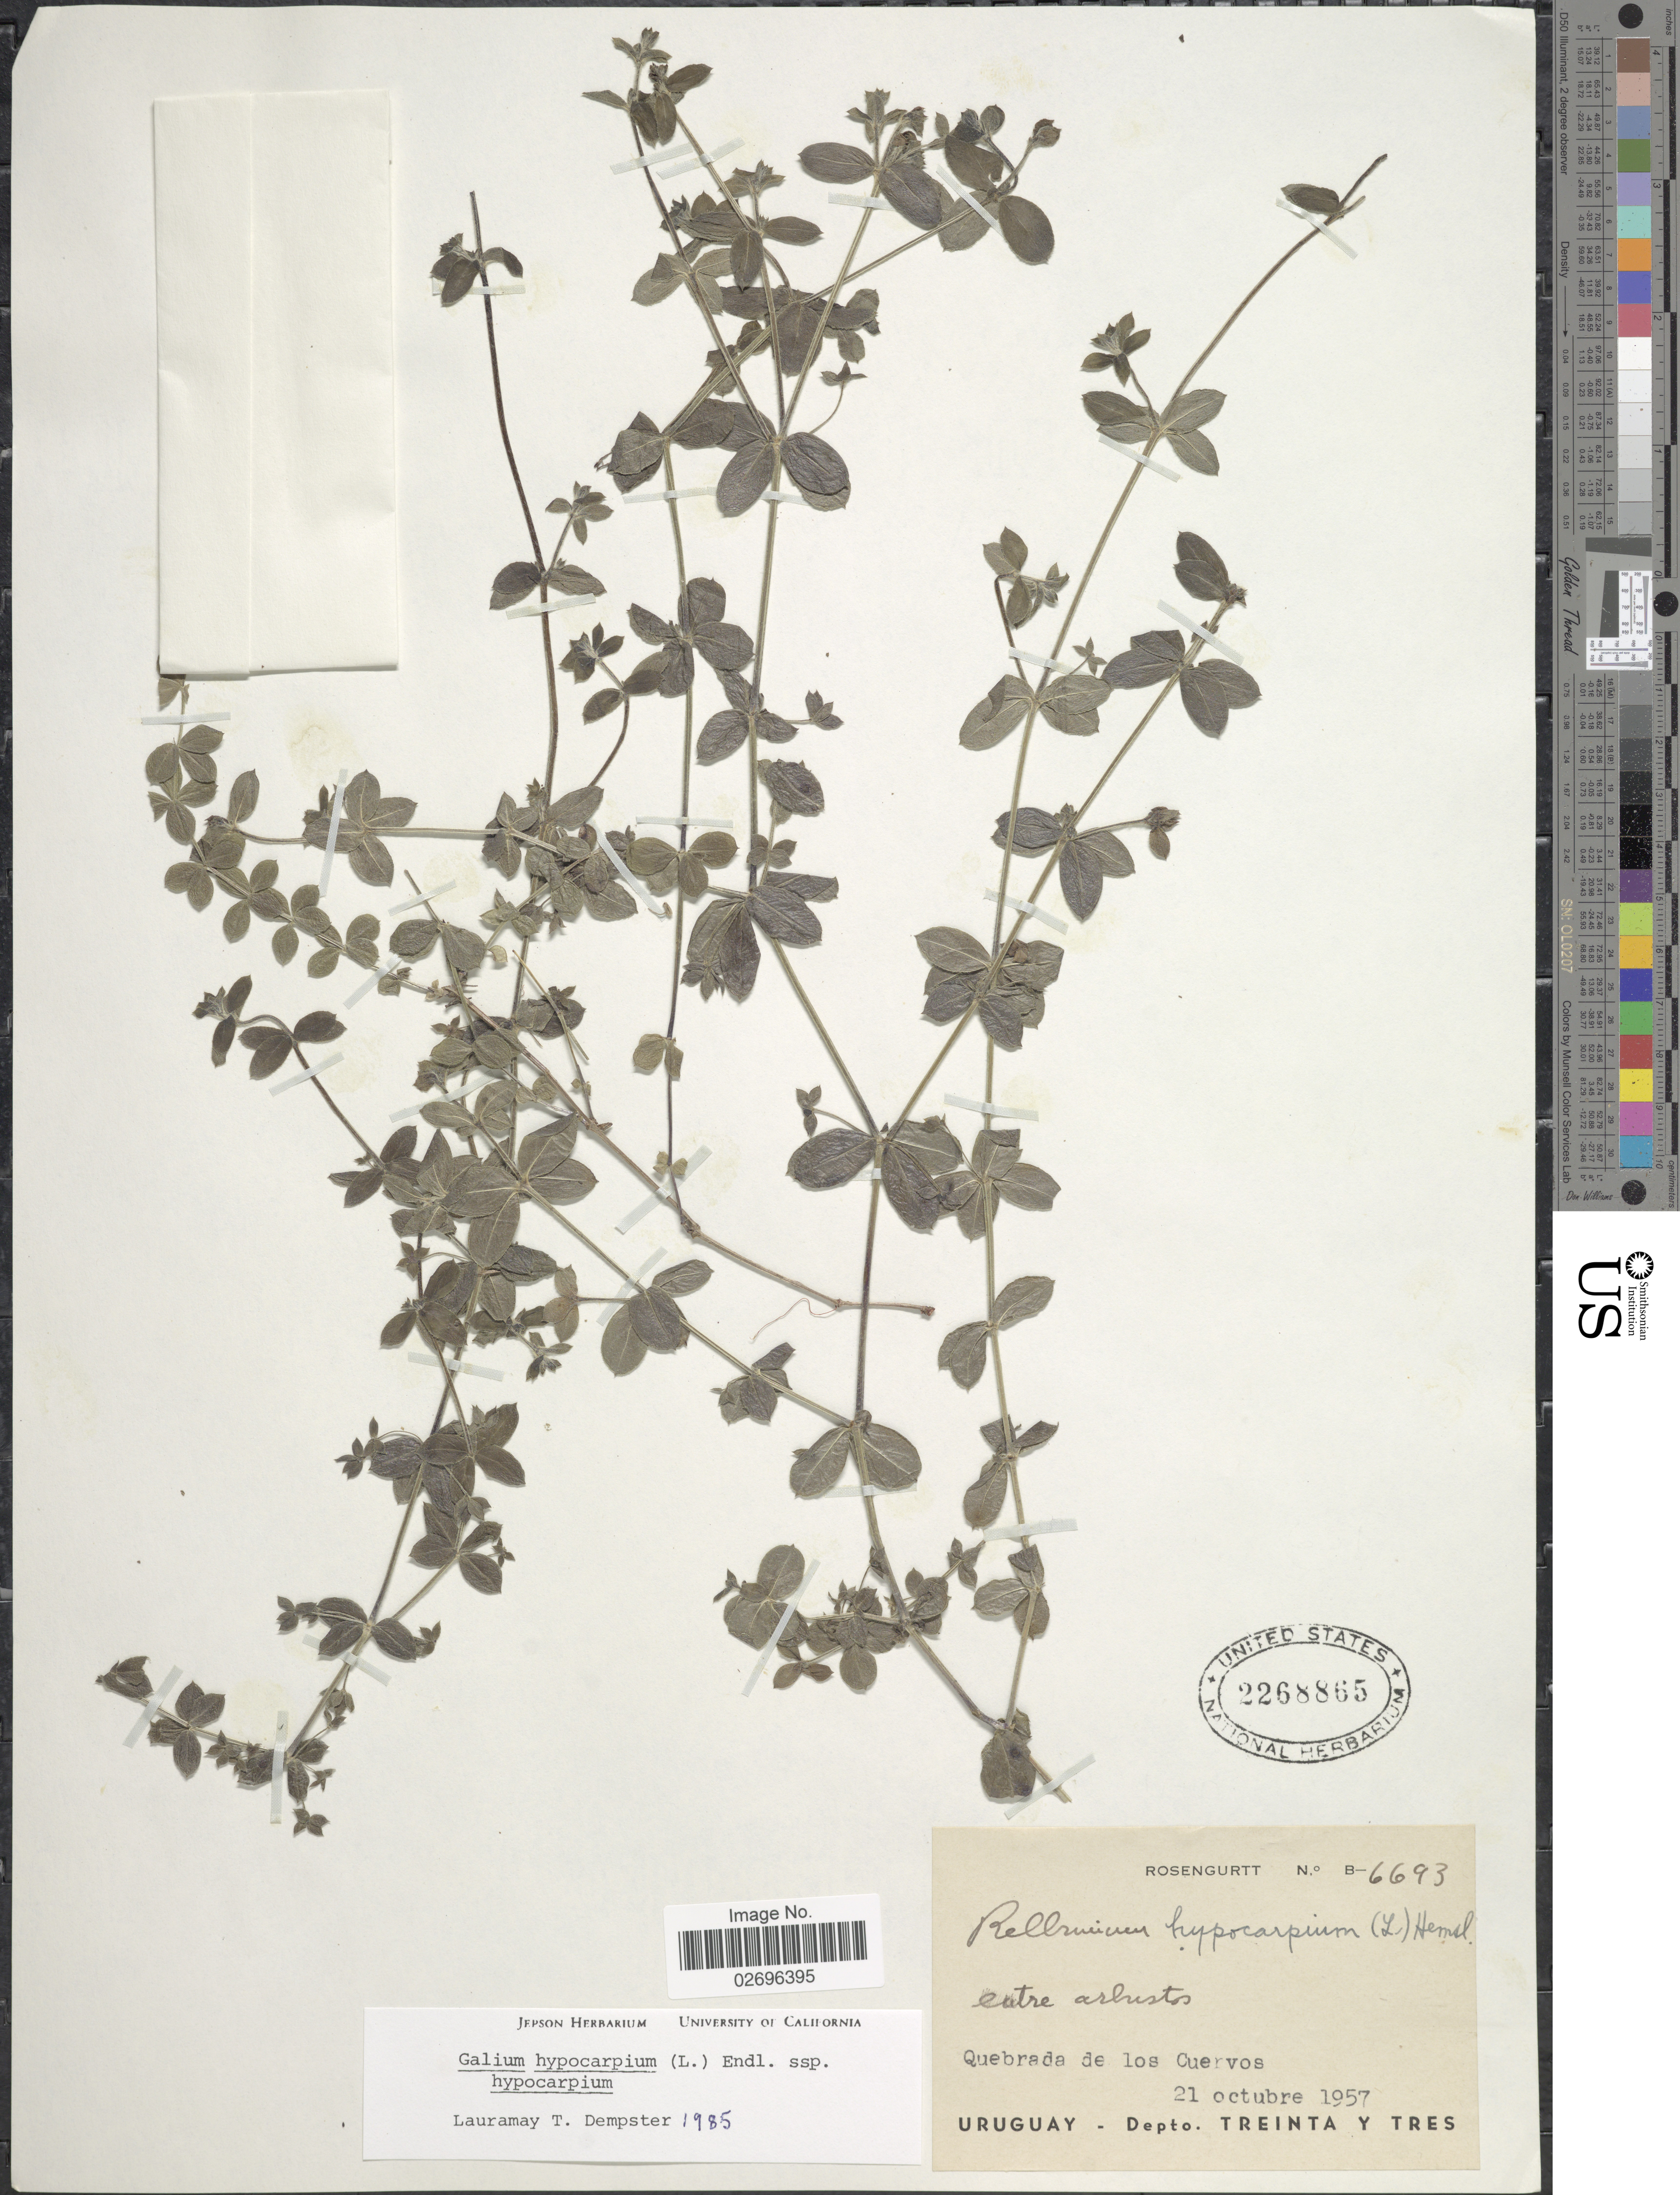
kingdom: Plantae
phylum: Tracheophyta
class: Magnoliopsida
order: Gentianales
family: Rubiaceae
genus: Galium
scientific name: Galium hypocarpium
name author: (L.) Endl. ex Griseb.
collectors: Rosengurtt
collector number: B-6693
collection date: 1957-10-21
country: Uruguay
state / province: Treinta y Tres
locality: Quebrada de los Cuervos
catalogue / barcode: US 2268865